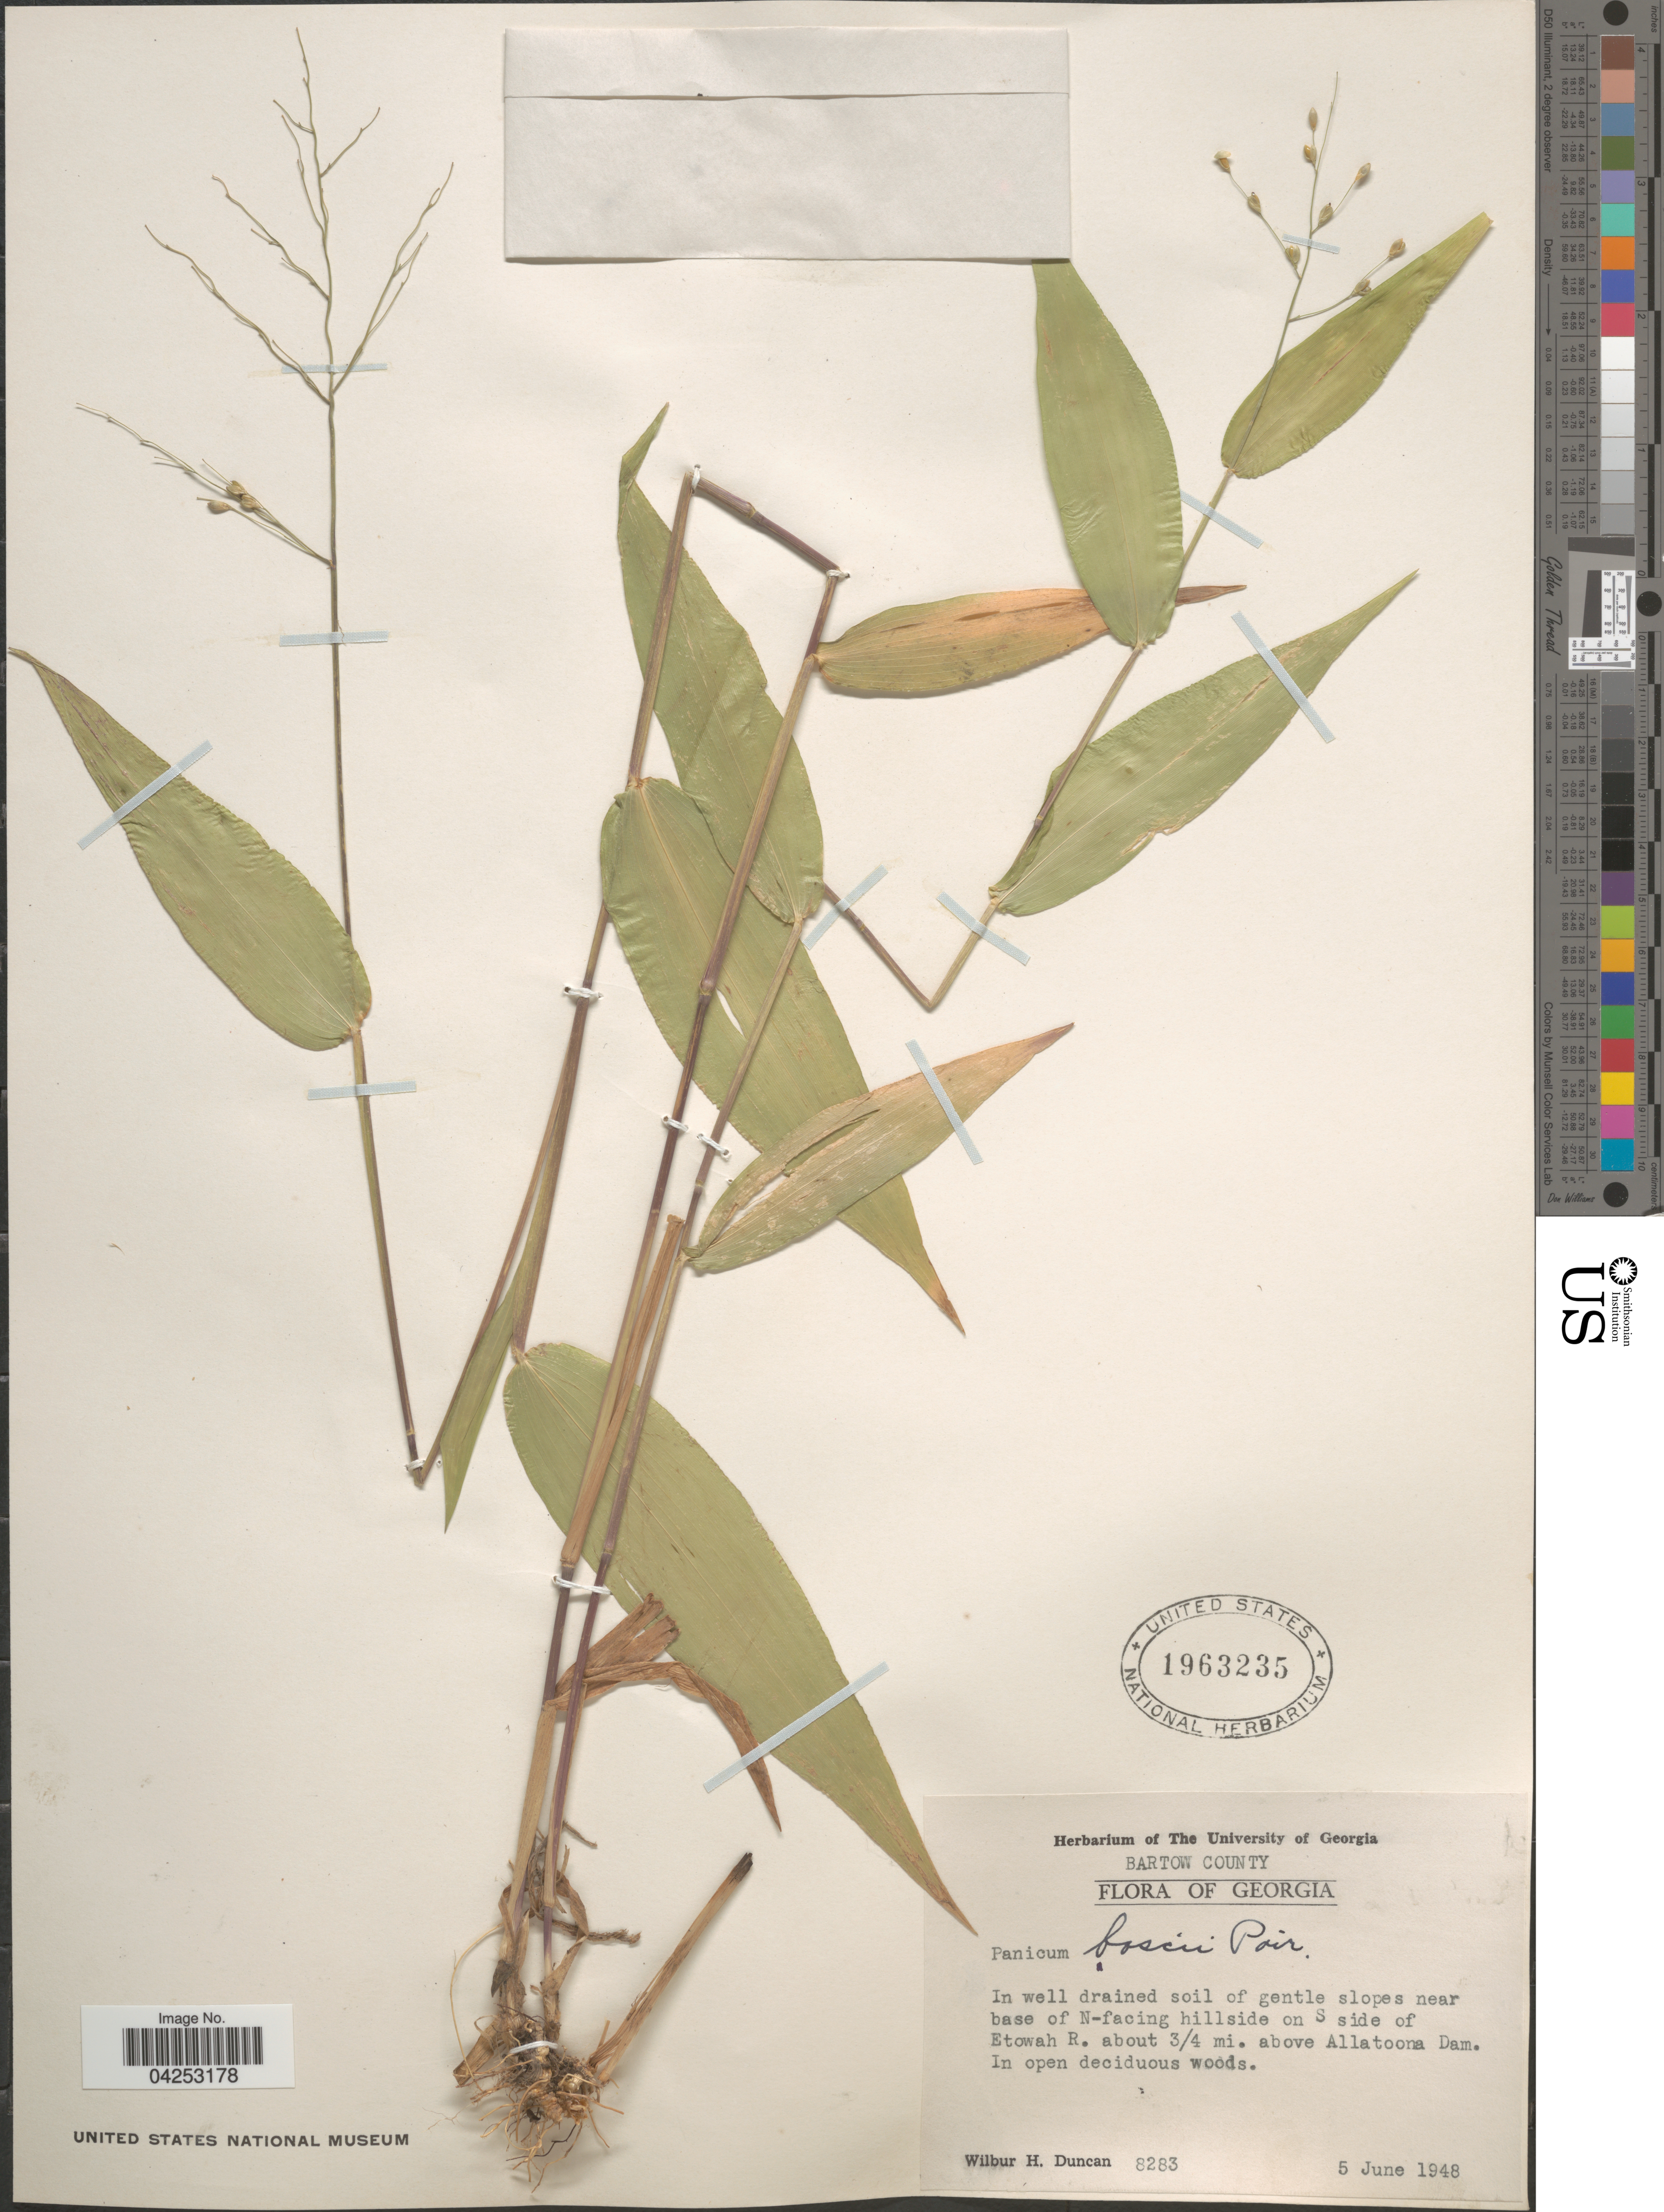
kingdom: Plantae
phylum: Tracheophyta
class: Liliopsida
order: Poales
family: Poaceae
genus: Dichanthelium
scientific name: Dichanthelium boscii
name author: (Poir.) Gould & C.A. Clark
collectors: W. H. Duncan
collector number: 8283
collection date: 1948-06-05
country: United States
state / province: Georgia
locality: Bartow County. In well drained soil of gentle slopes near base of N-facing hillside on S side of Etowah R. about ¾ mi. above Allatoona Dam.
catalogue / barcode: US 1963235